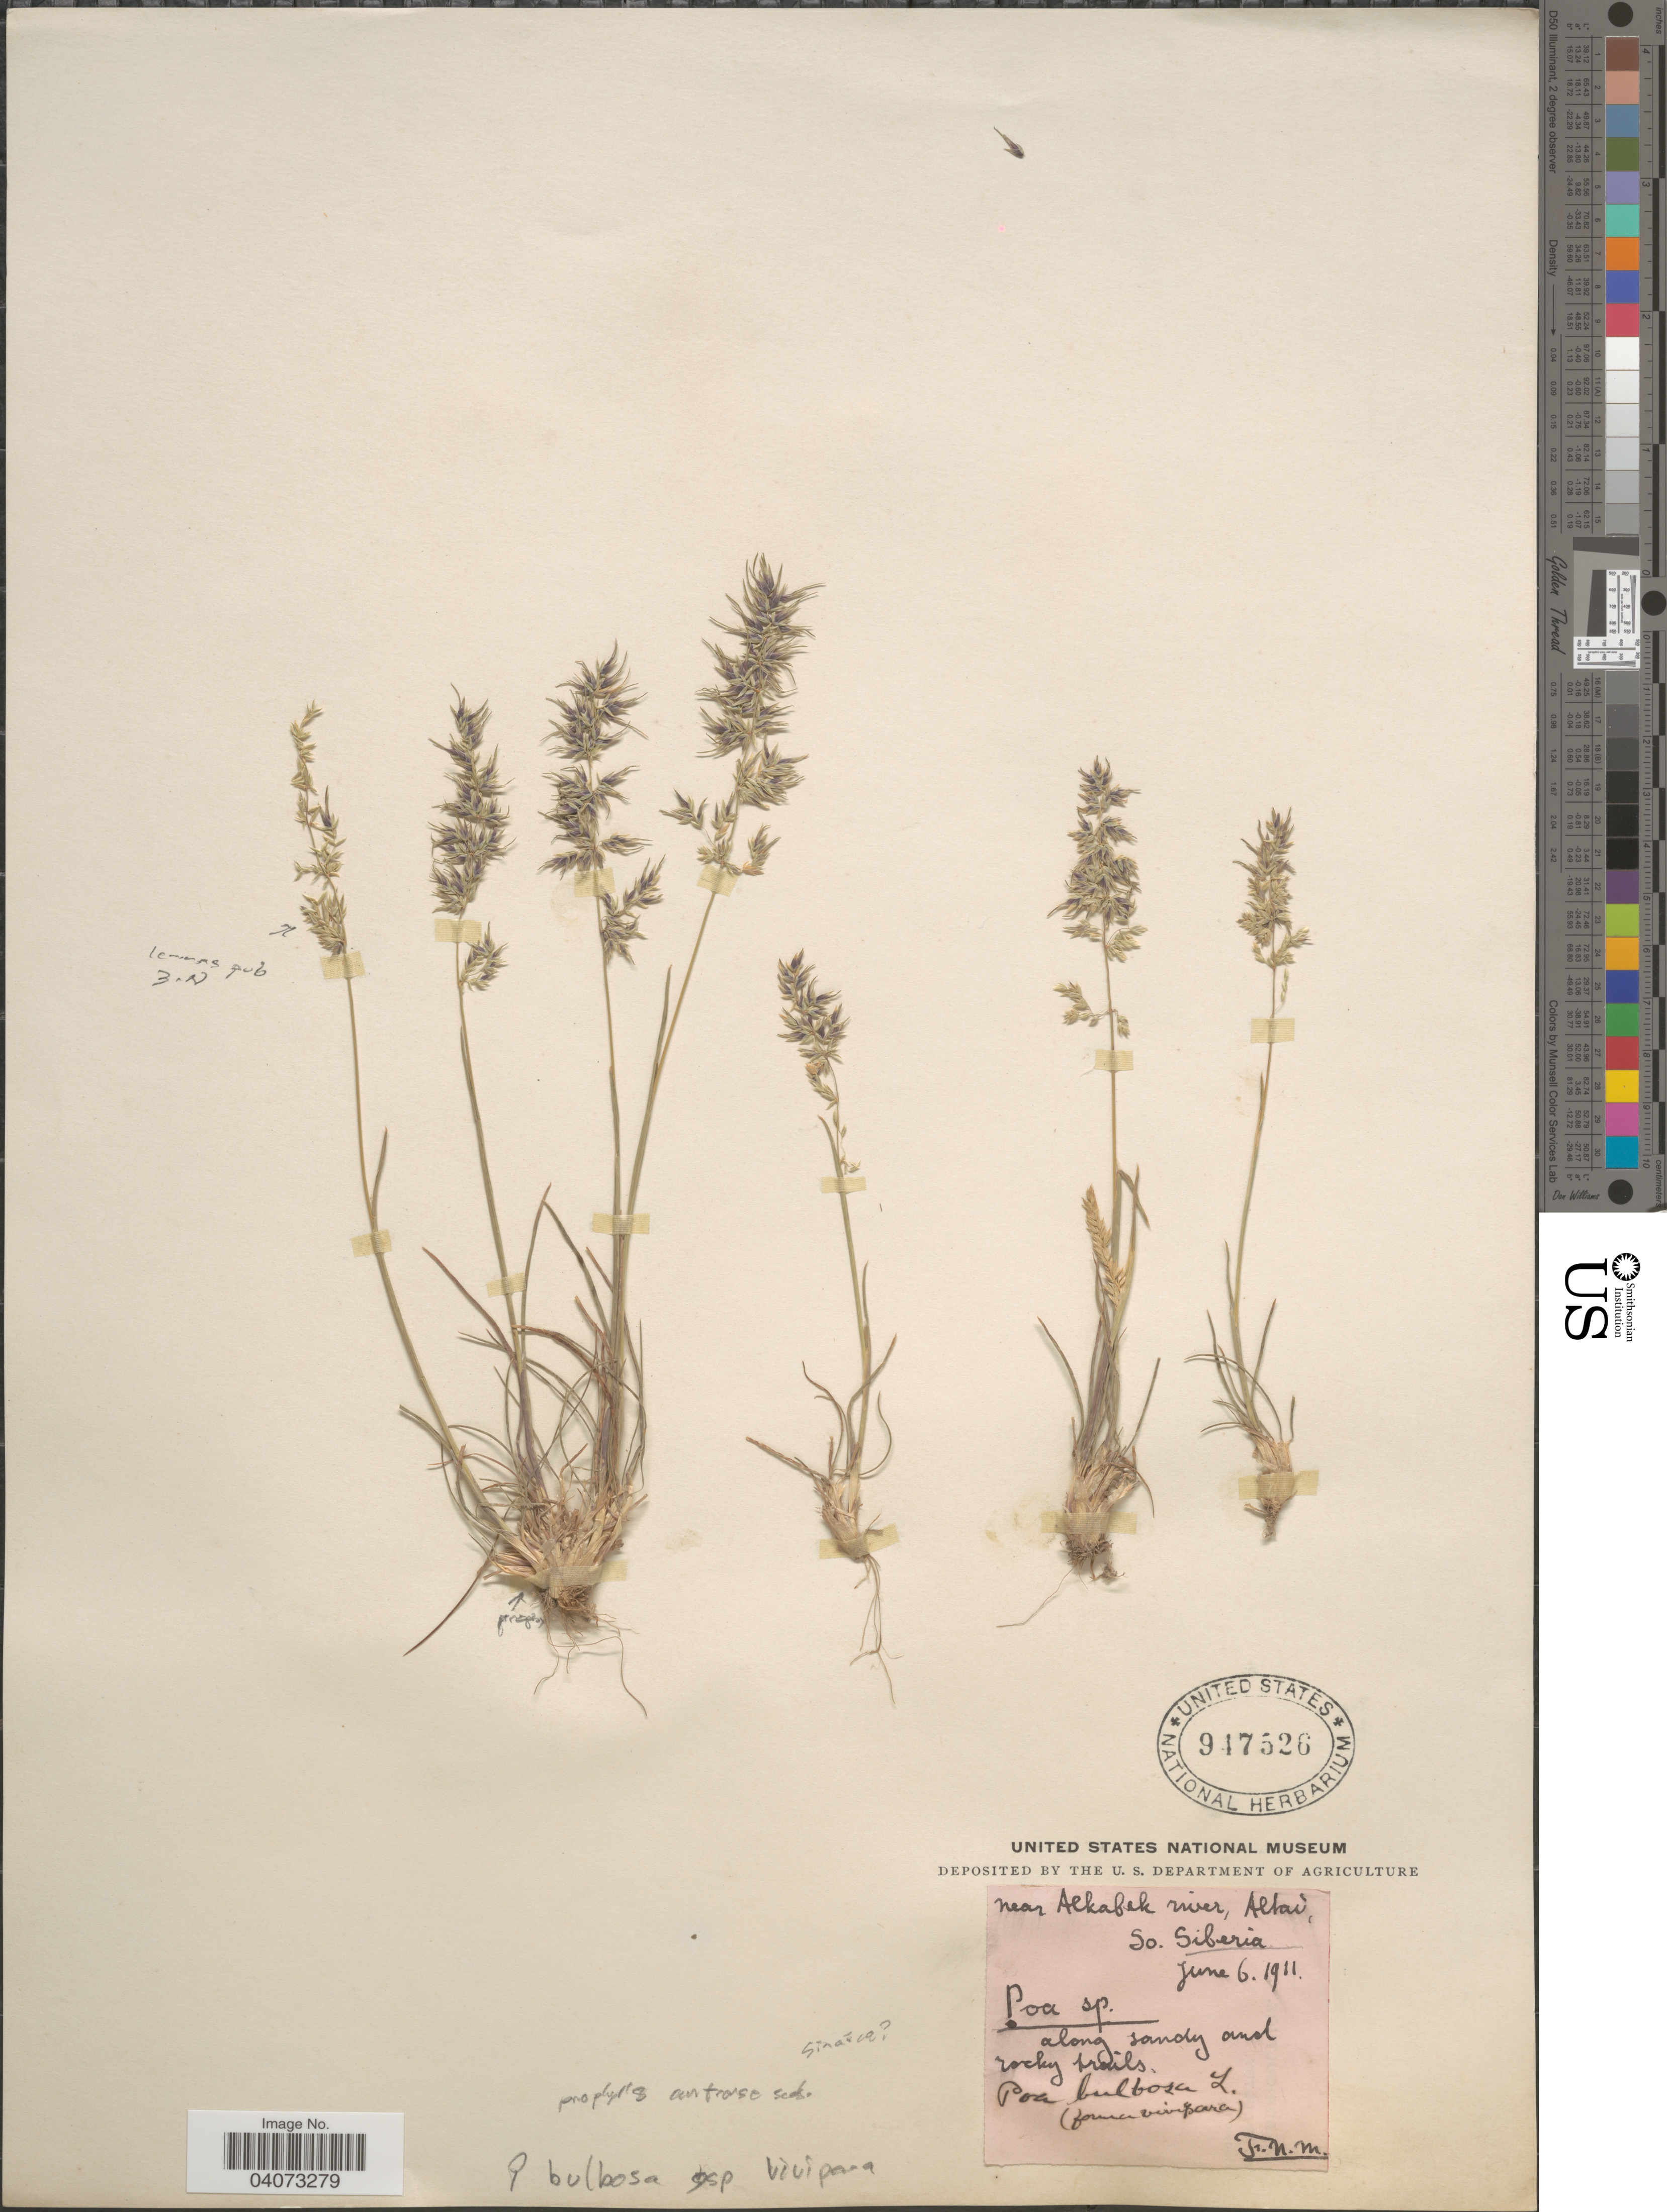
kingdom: Plantae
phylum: Tracheophyta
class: Liliopsida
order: Poales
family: Poaceae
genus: Poa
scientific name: Poa bulbosa subsp. bulbosa var. vivipara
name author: Koeler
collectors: J. N. M.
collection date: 1911-06-06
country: Kazakhstan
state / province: East Kazakhstan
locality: Near Alkabek river, Altai, So. Siberia.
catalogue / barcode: US 947526